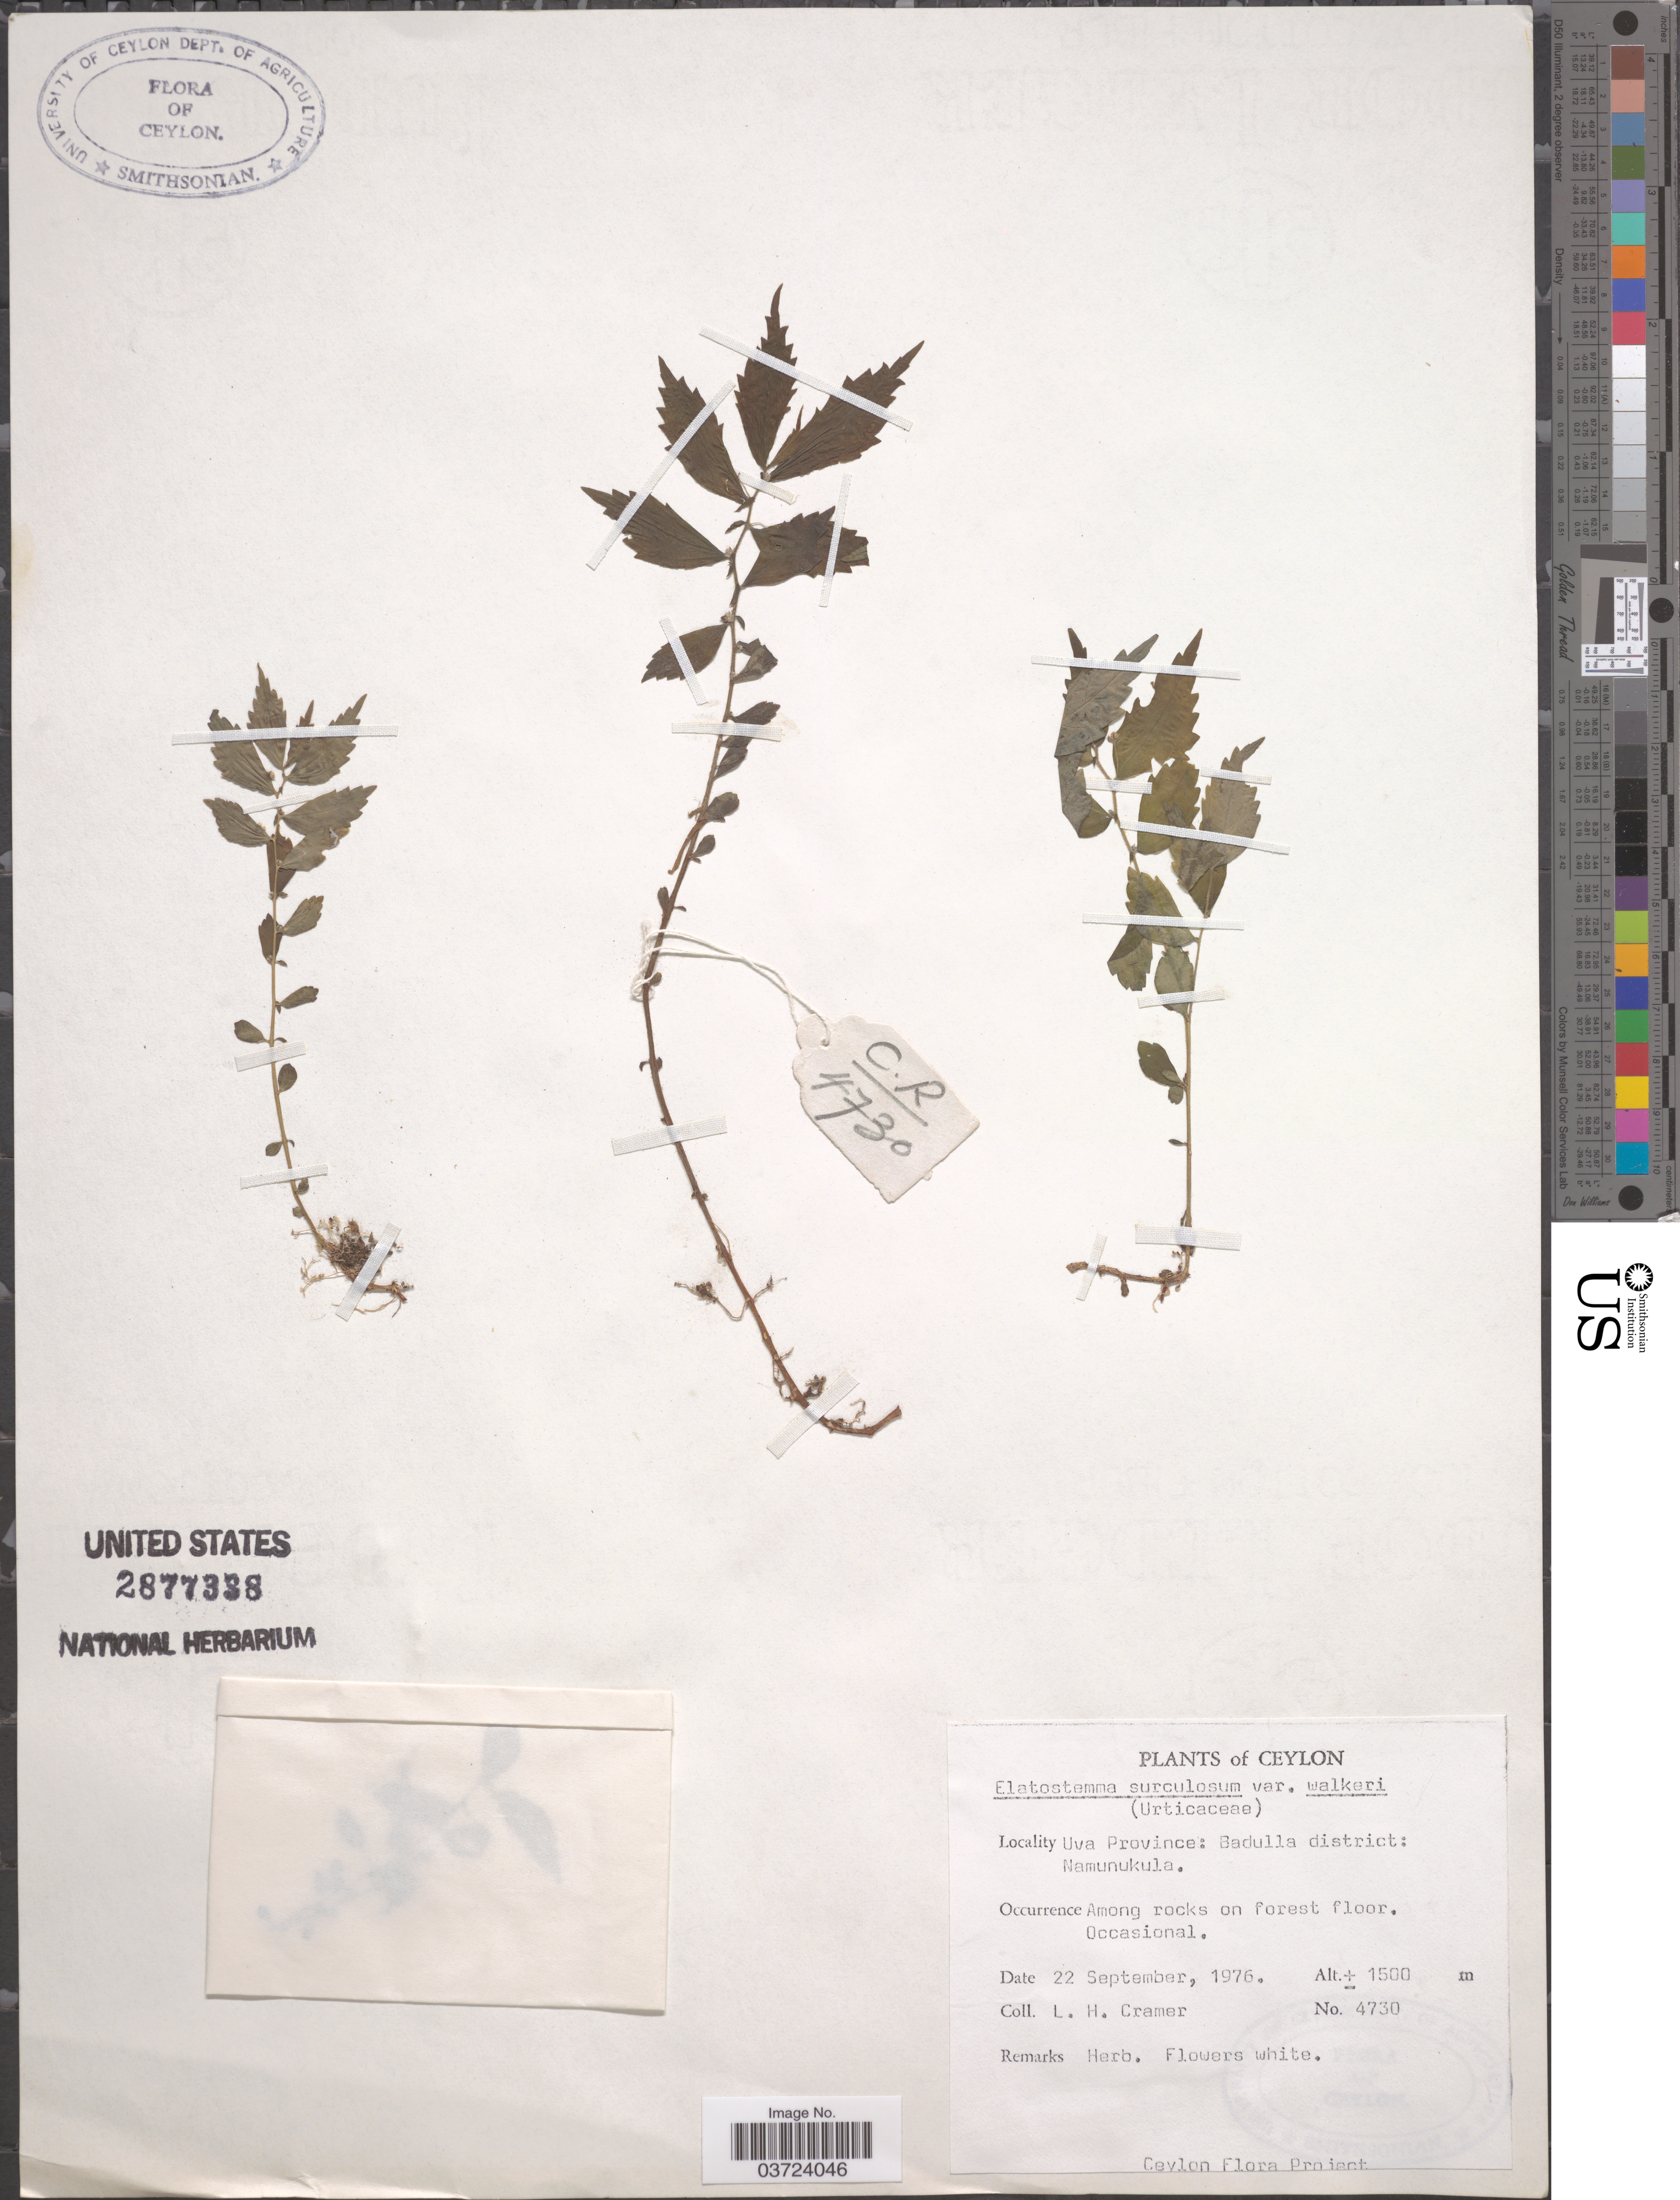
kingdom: Plantae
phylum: Tracheophyta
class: Magnoliopsida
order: Rosales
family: Urticaceae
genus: Elatostema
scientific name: Elatostema surculosum var. walkeri, ined.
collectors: L. H. Cramer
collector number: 4730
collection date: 1976-09-22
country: Sri Lanka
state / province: Uva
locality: Ceylon. Badulla District: Namunukula. Among rocks on forest floor.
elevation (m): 1500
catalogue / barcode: US 2877338